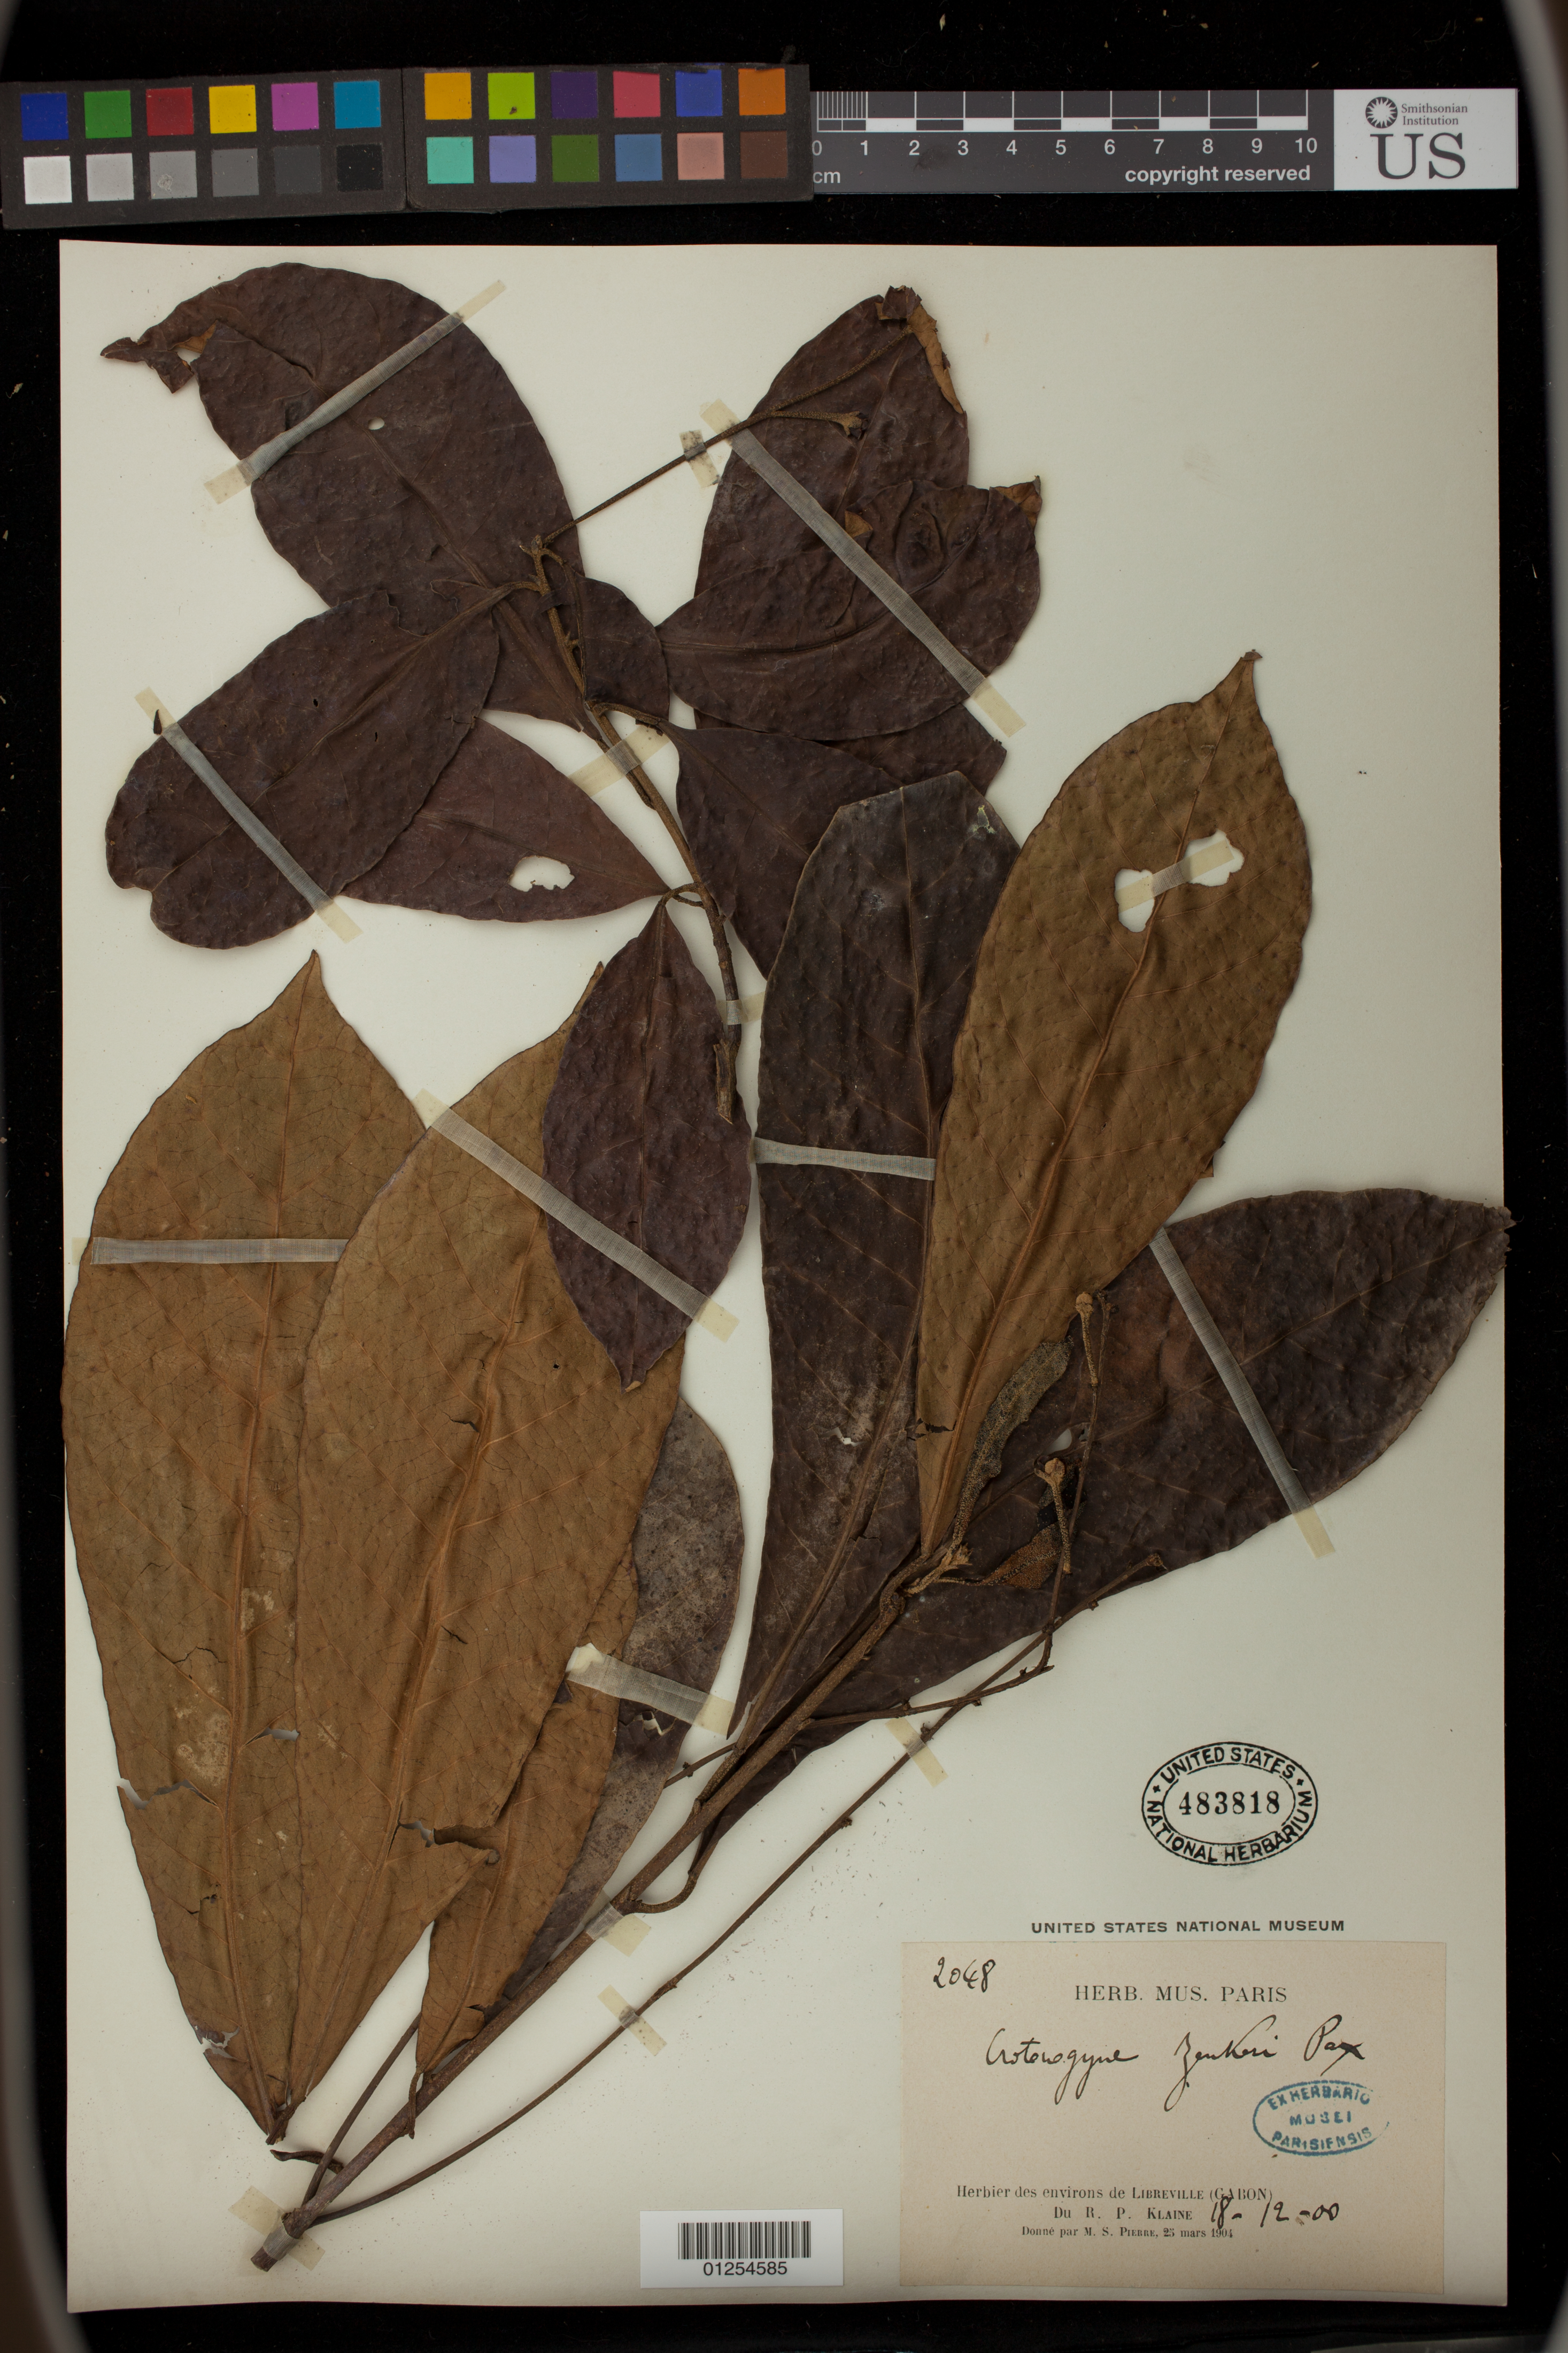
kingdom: Plantae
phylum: Tracheophyta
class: Magnoliopsida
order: Malpighiales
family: Euphorbiaceae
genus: Crotonogyne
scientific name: Crotonogyne zenkeri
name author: Pax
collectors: R. Klaine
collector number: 2048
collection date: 1900-12-18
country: Gabon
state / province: Estuaire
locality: Herbier des environs de Libreville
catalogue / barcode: US 483818